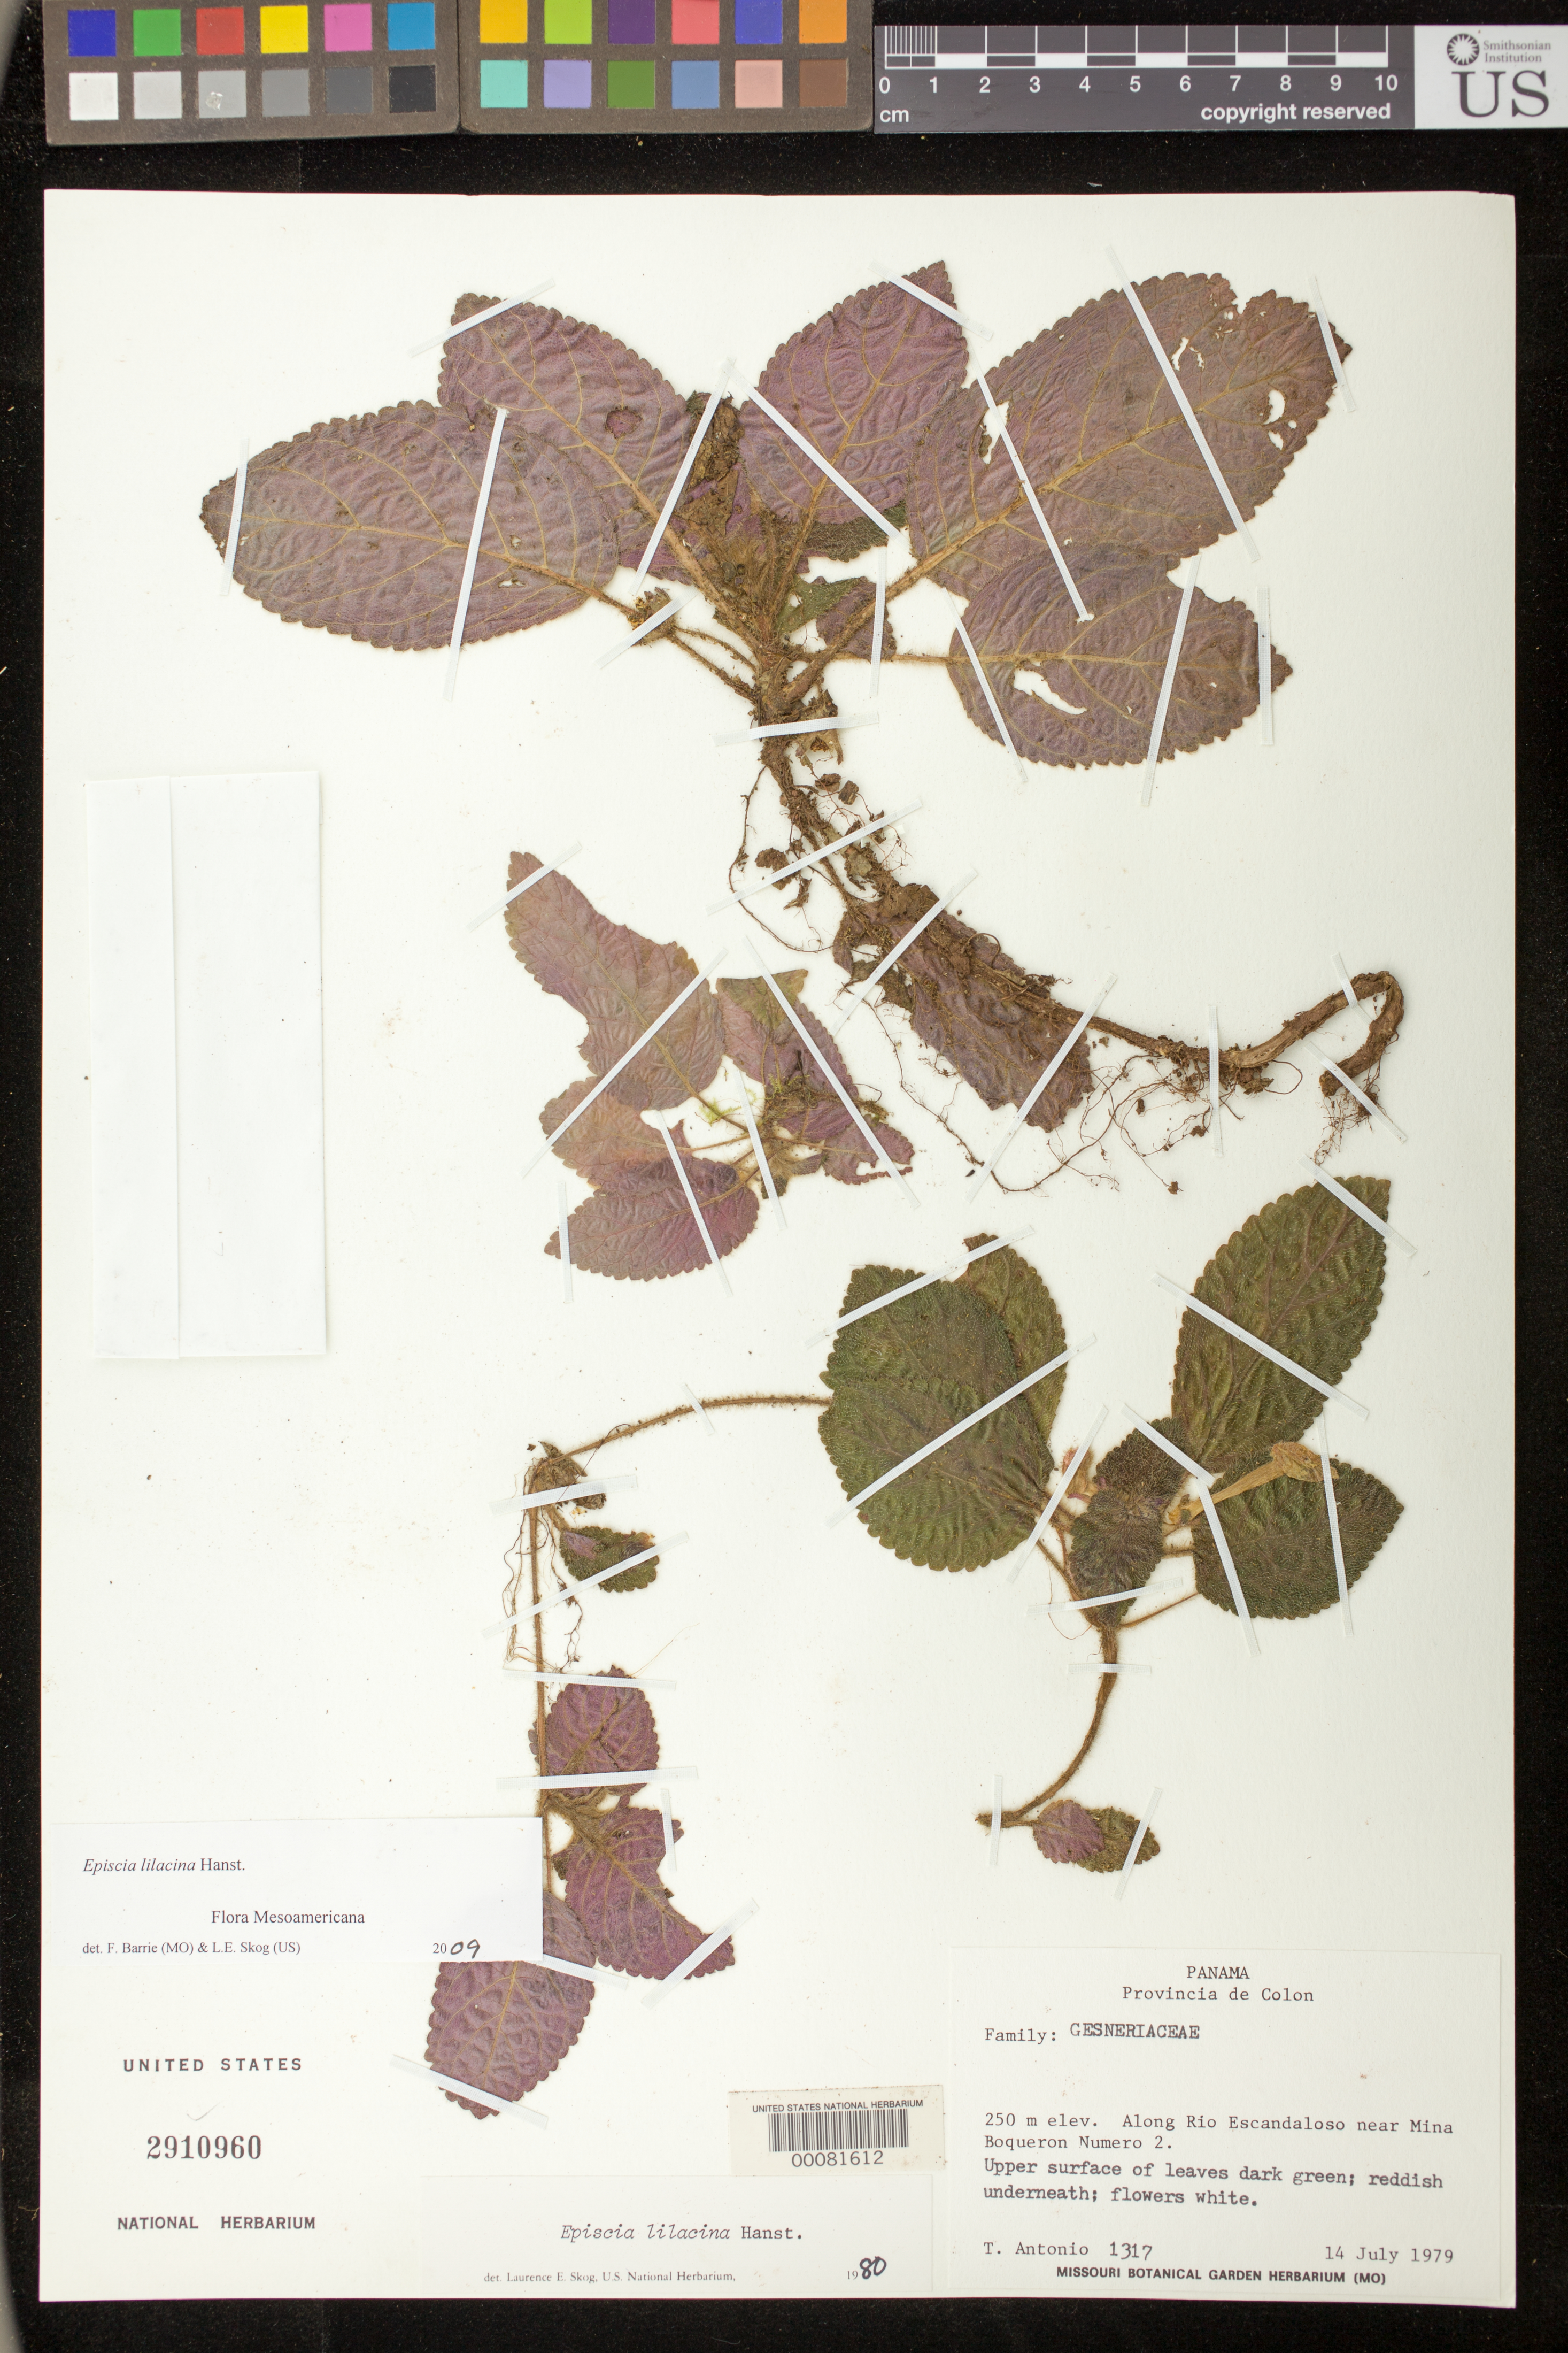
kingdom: Plantae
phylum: Tracheophyta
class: Magnoliopsida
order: Lamiales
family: Gesneriaceae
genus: Episcia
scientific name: Episcia lilacina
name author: Hanst.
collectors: T. Antonio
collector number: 1317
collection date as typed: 14 Jul 1979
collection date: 1979-07-14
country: Panama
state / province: Colón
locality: Along Rio Escandaloso near Mina Boqueron numero 2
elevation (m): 250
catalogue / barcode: US 2910960